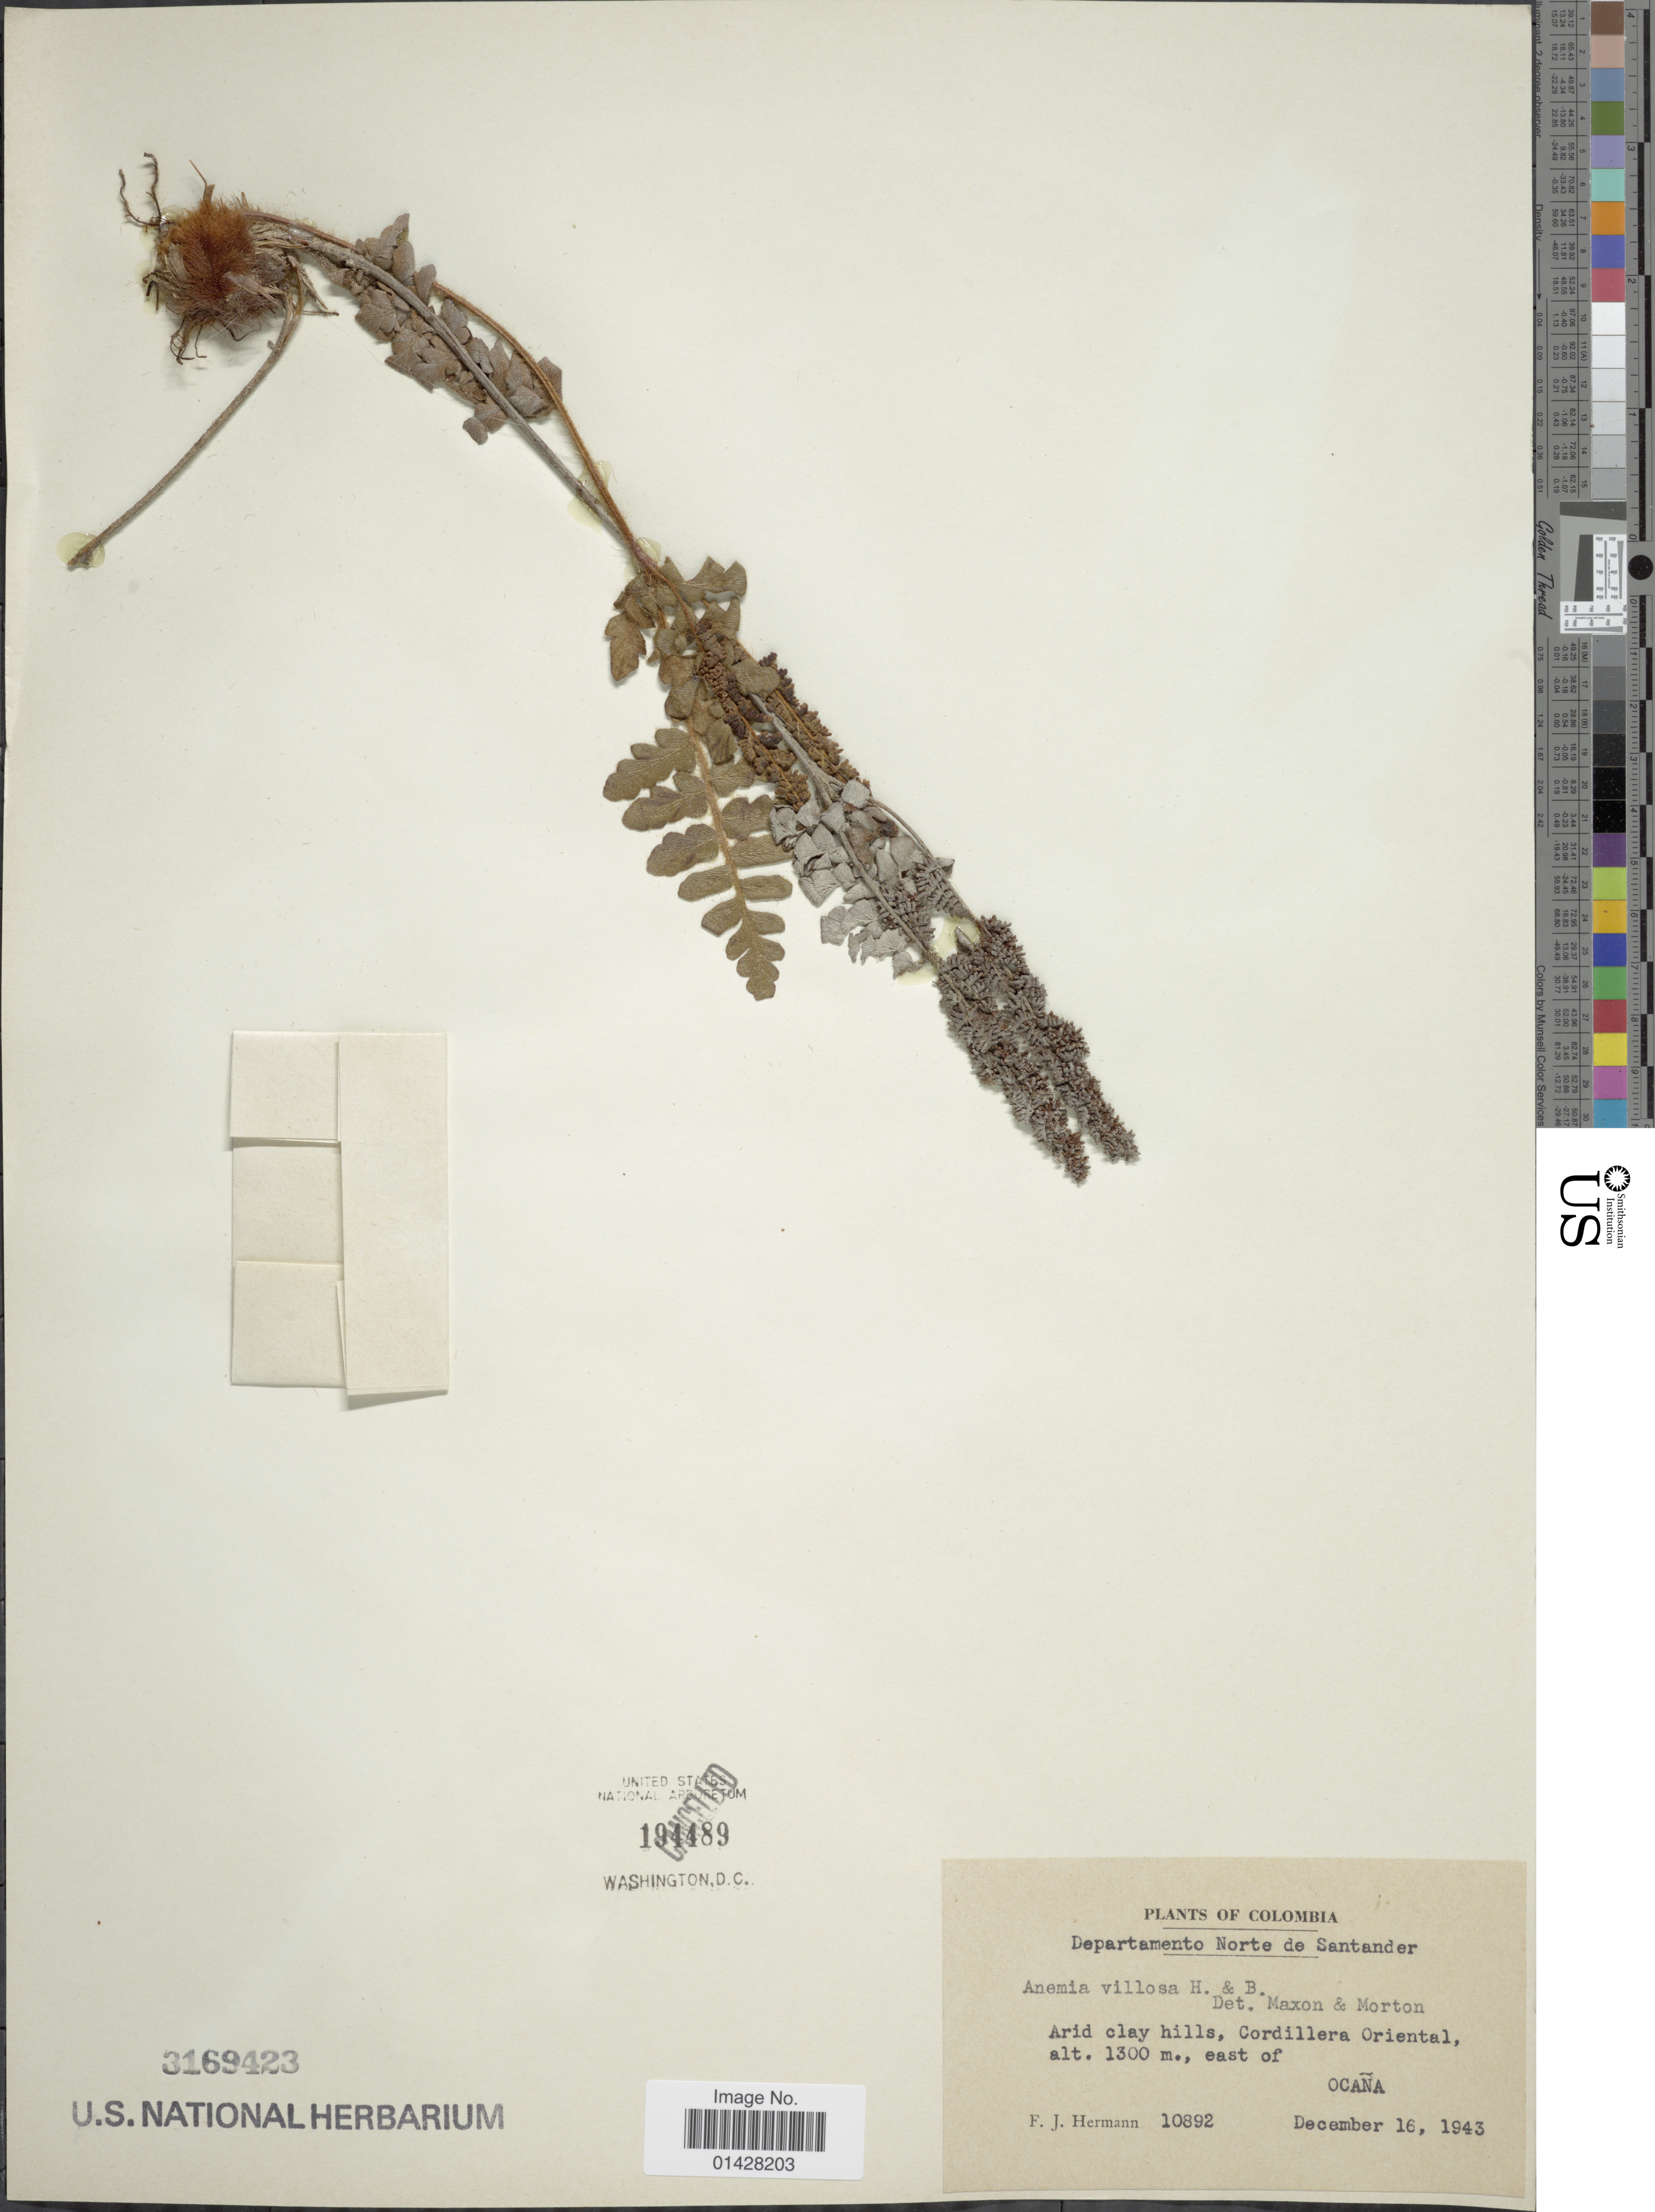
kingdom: Plantae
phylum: Tracheophyta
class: Polypodiopsida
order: Schizaeales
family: Anemiaceae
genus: Anemia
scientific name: Anemia villosa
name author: Humb. & Bonpl. ex Willd.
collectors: F. J. Hermann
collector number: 10892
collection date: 1943-12-16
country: Colombia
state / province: Norte de Santander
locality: Departamento Norte de Santander. Arid clay hills, Cordillera Oriental, east of Ocaña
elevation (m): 1300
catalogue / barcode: US 3169425